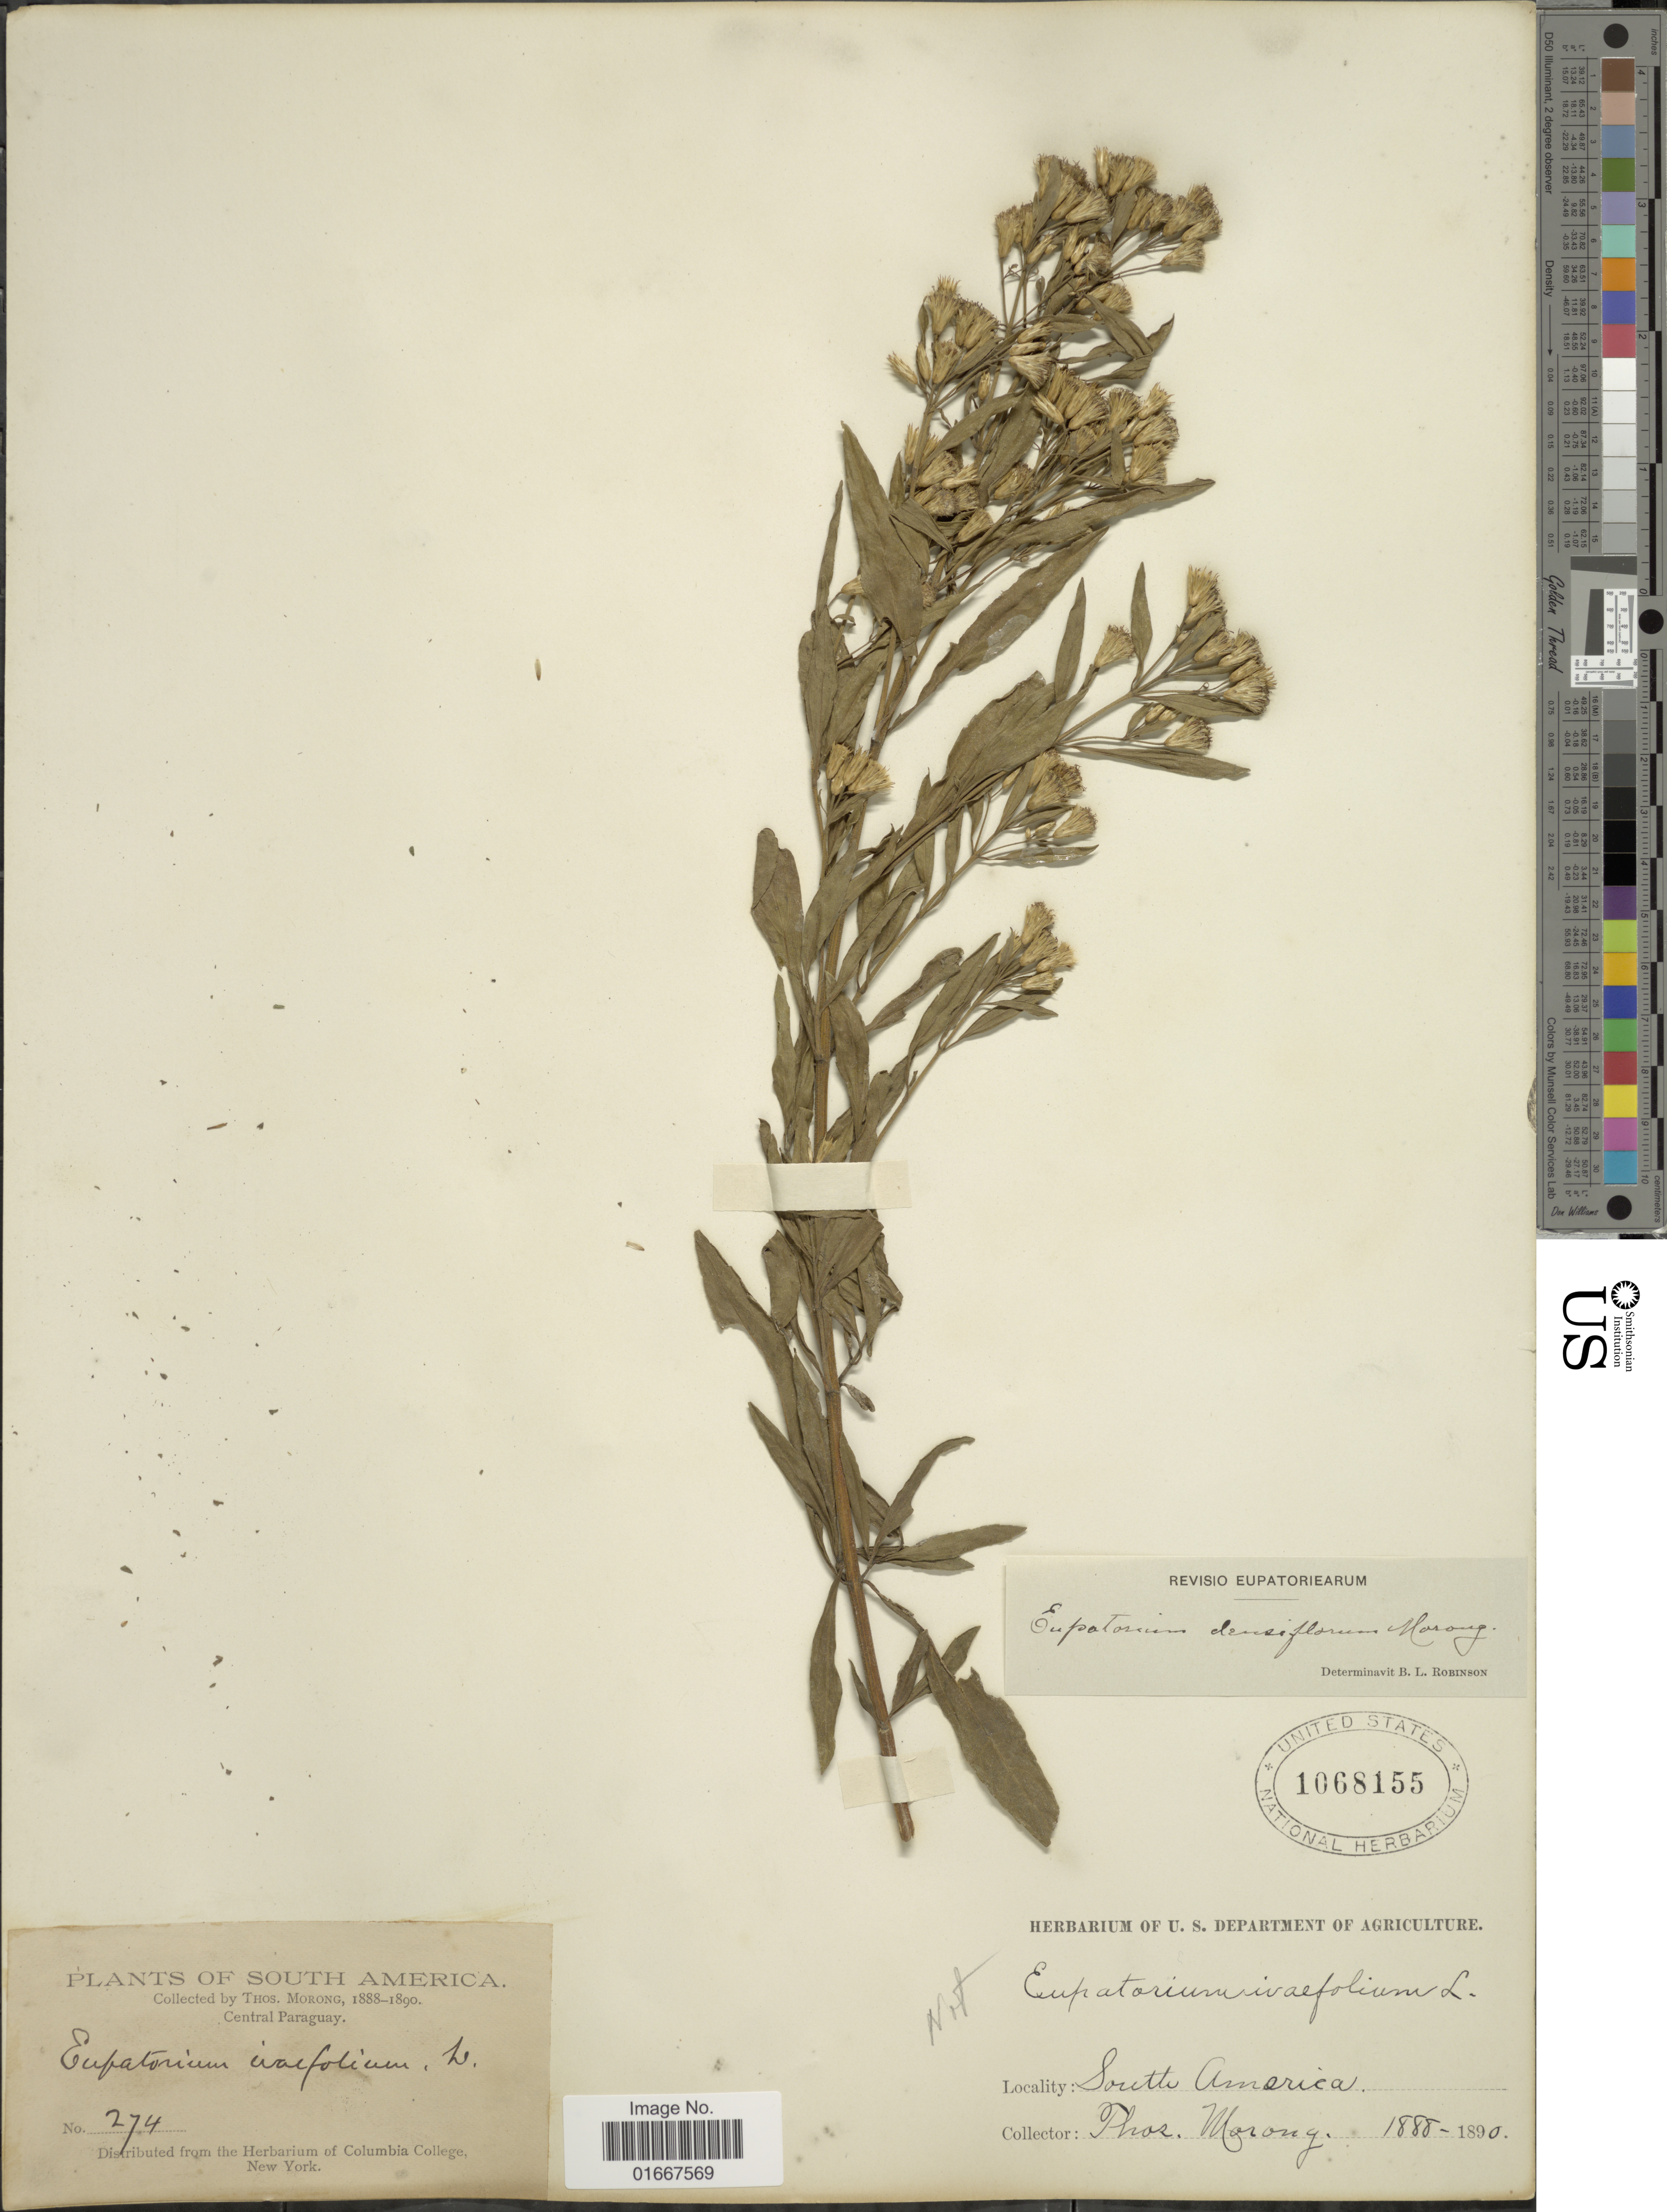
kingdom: Plantae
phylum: Tracheophyta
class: Magnoliopsida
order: Asterales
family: Asteraceae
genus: Chromolaena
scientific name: Chromolaena densiflorum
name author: (Morong) R.M. King & H. Rob.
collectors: ex herb. T. Morong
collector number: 274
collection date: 1888/1890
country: Paraguay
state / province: Central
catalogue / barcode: US 1068155